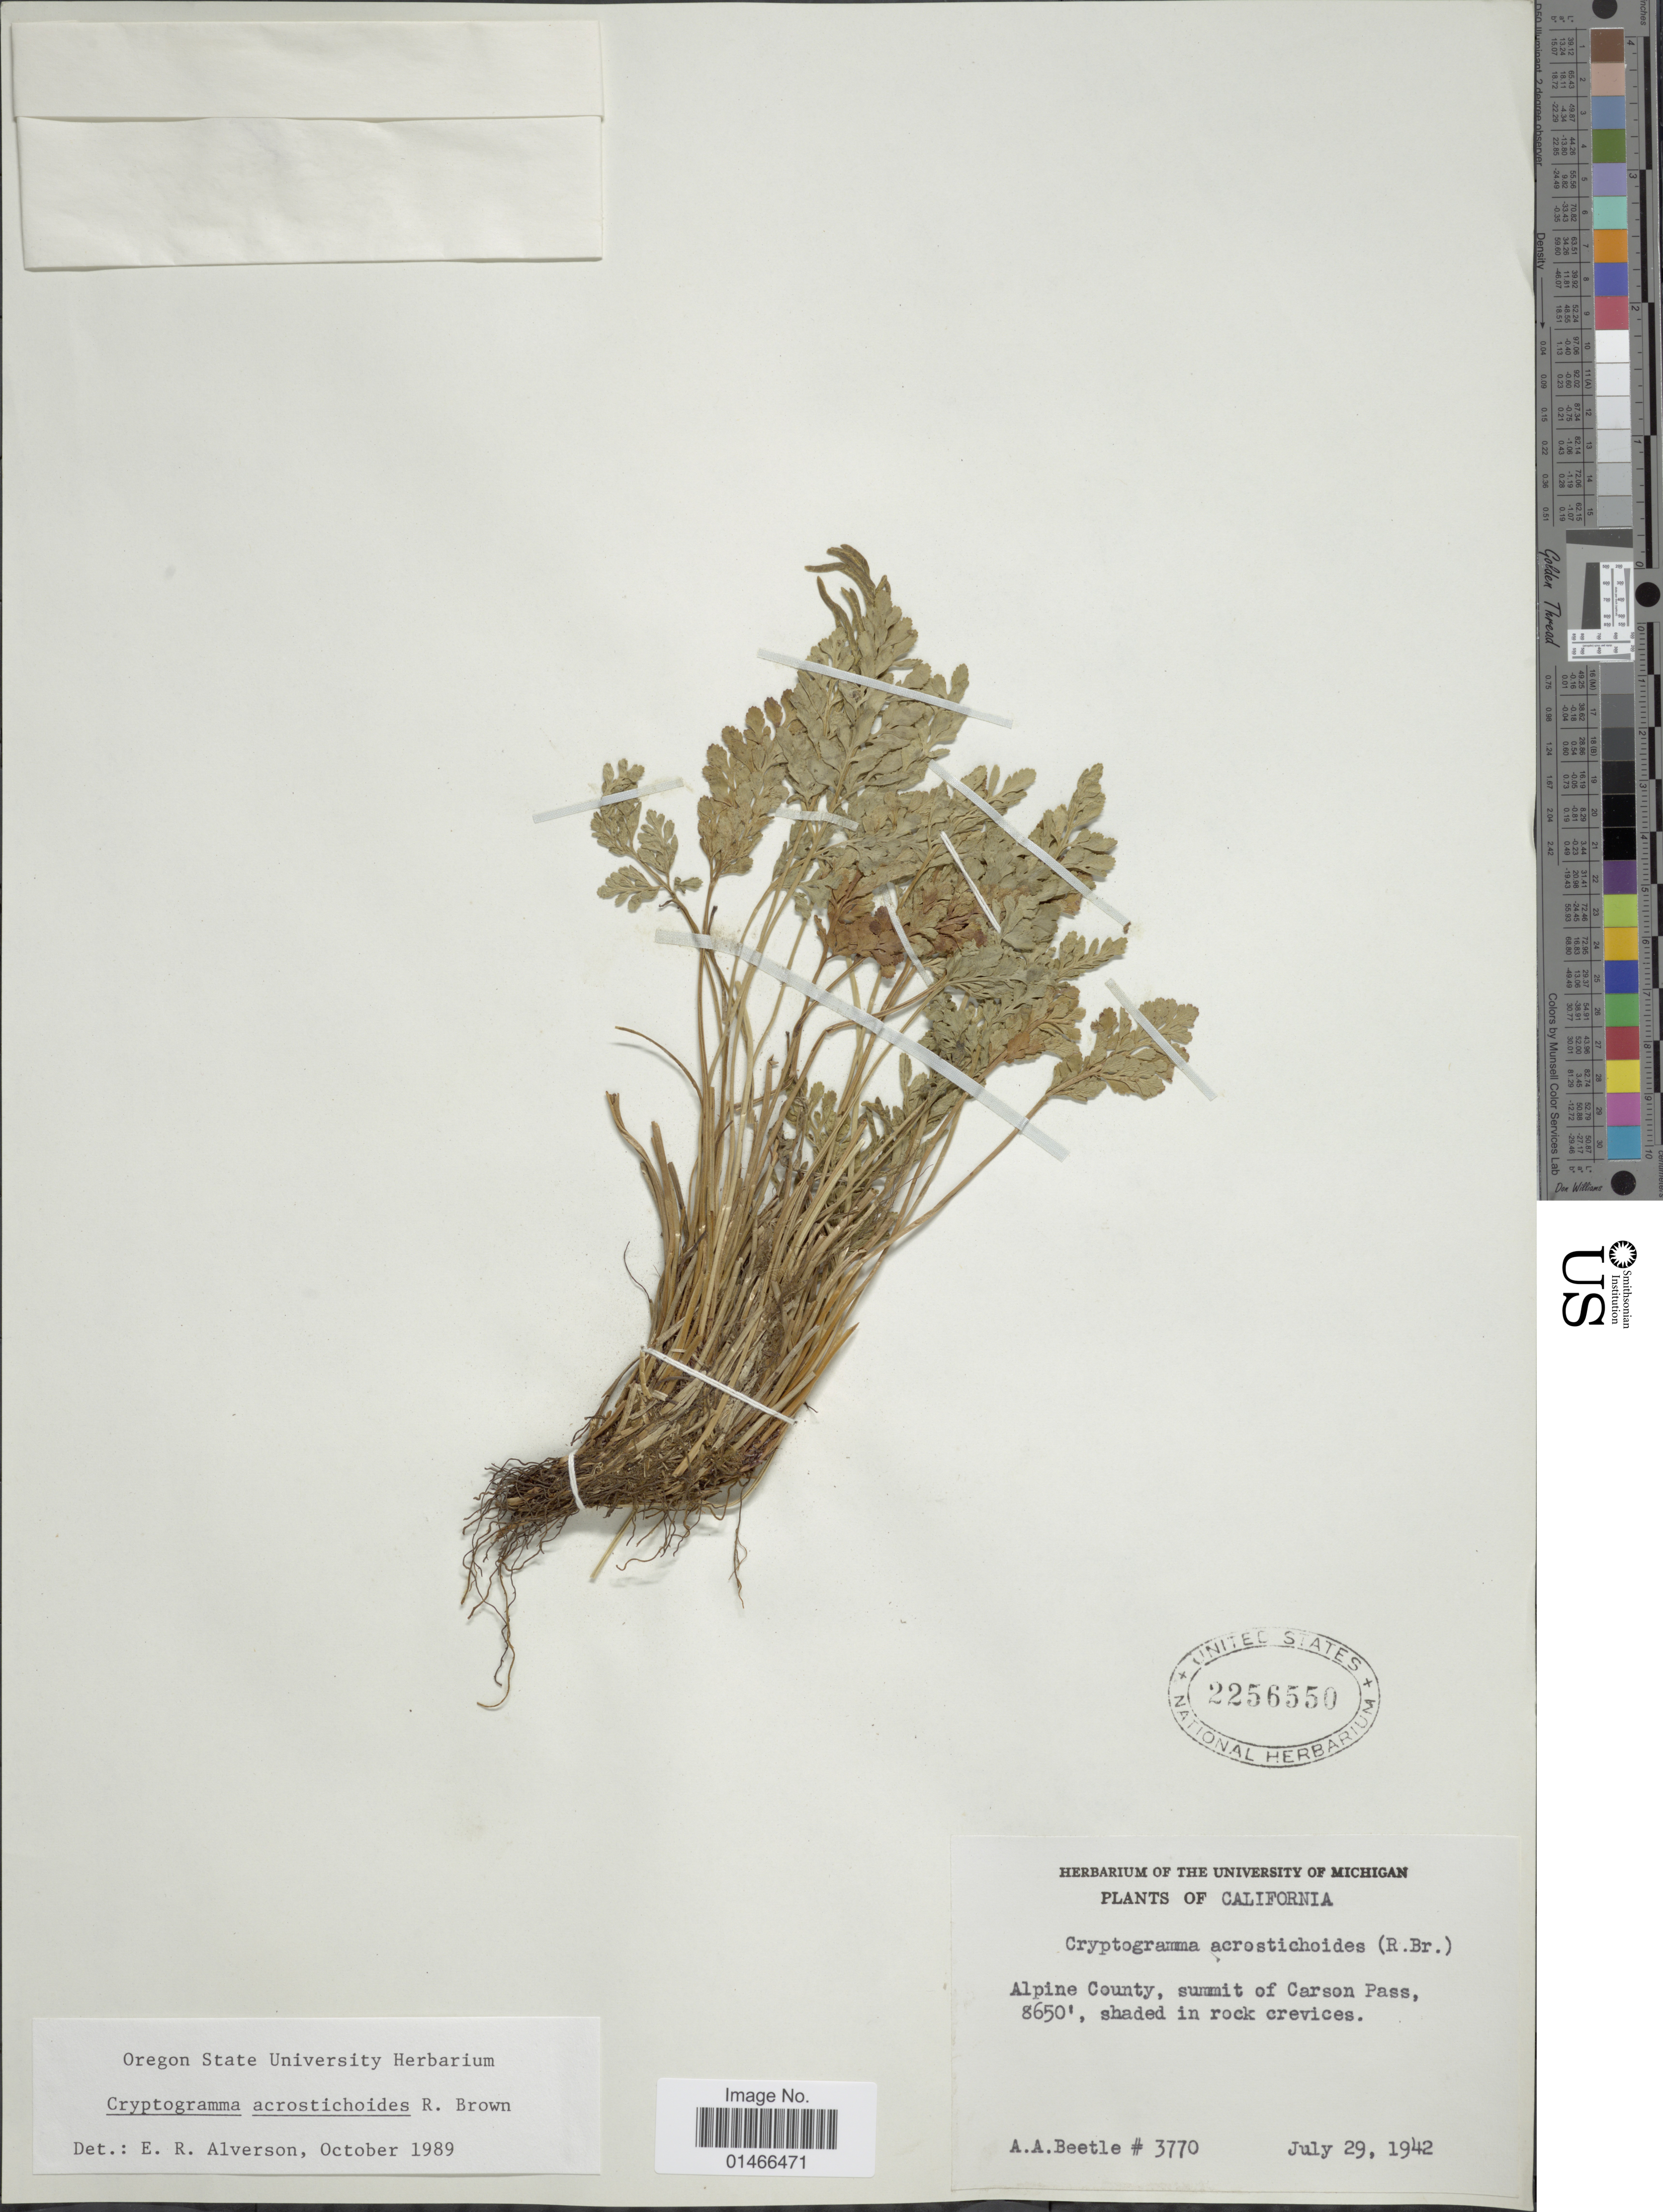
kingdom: Plantae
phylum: Tracheophyta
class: Polypodiopsida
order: Polypodiales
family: Pteridaceae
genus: Cryptogramma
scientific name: Cryptogramma acrostichoides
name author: R. Br.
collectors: A. A. Beetle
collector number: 3770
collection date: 1942-07-29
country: United States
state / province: California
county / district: Alpine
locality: Alpine County, summit of Carson Pass.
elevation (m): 2637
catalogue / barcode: US 2256550